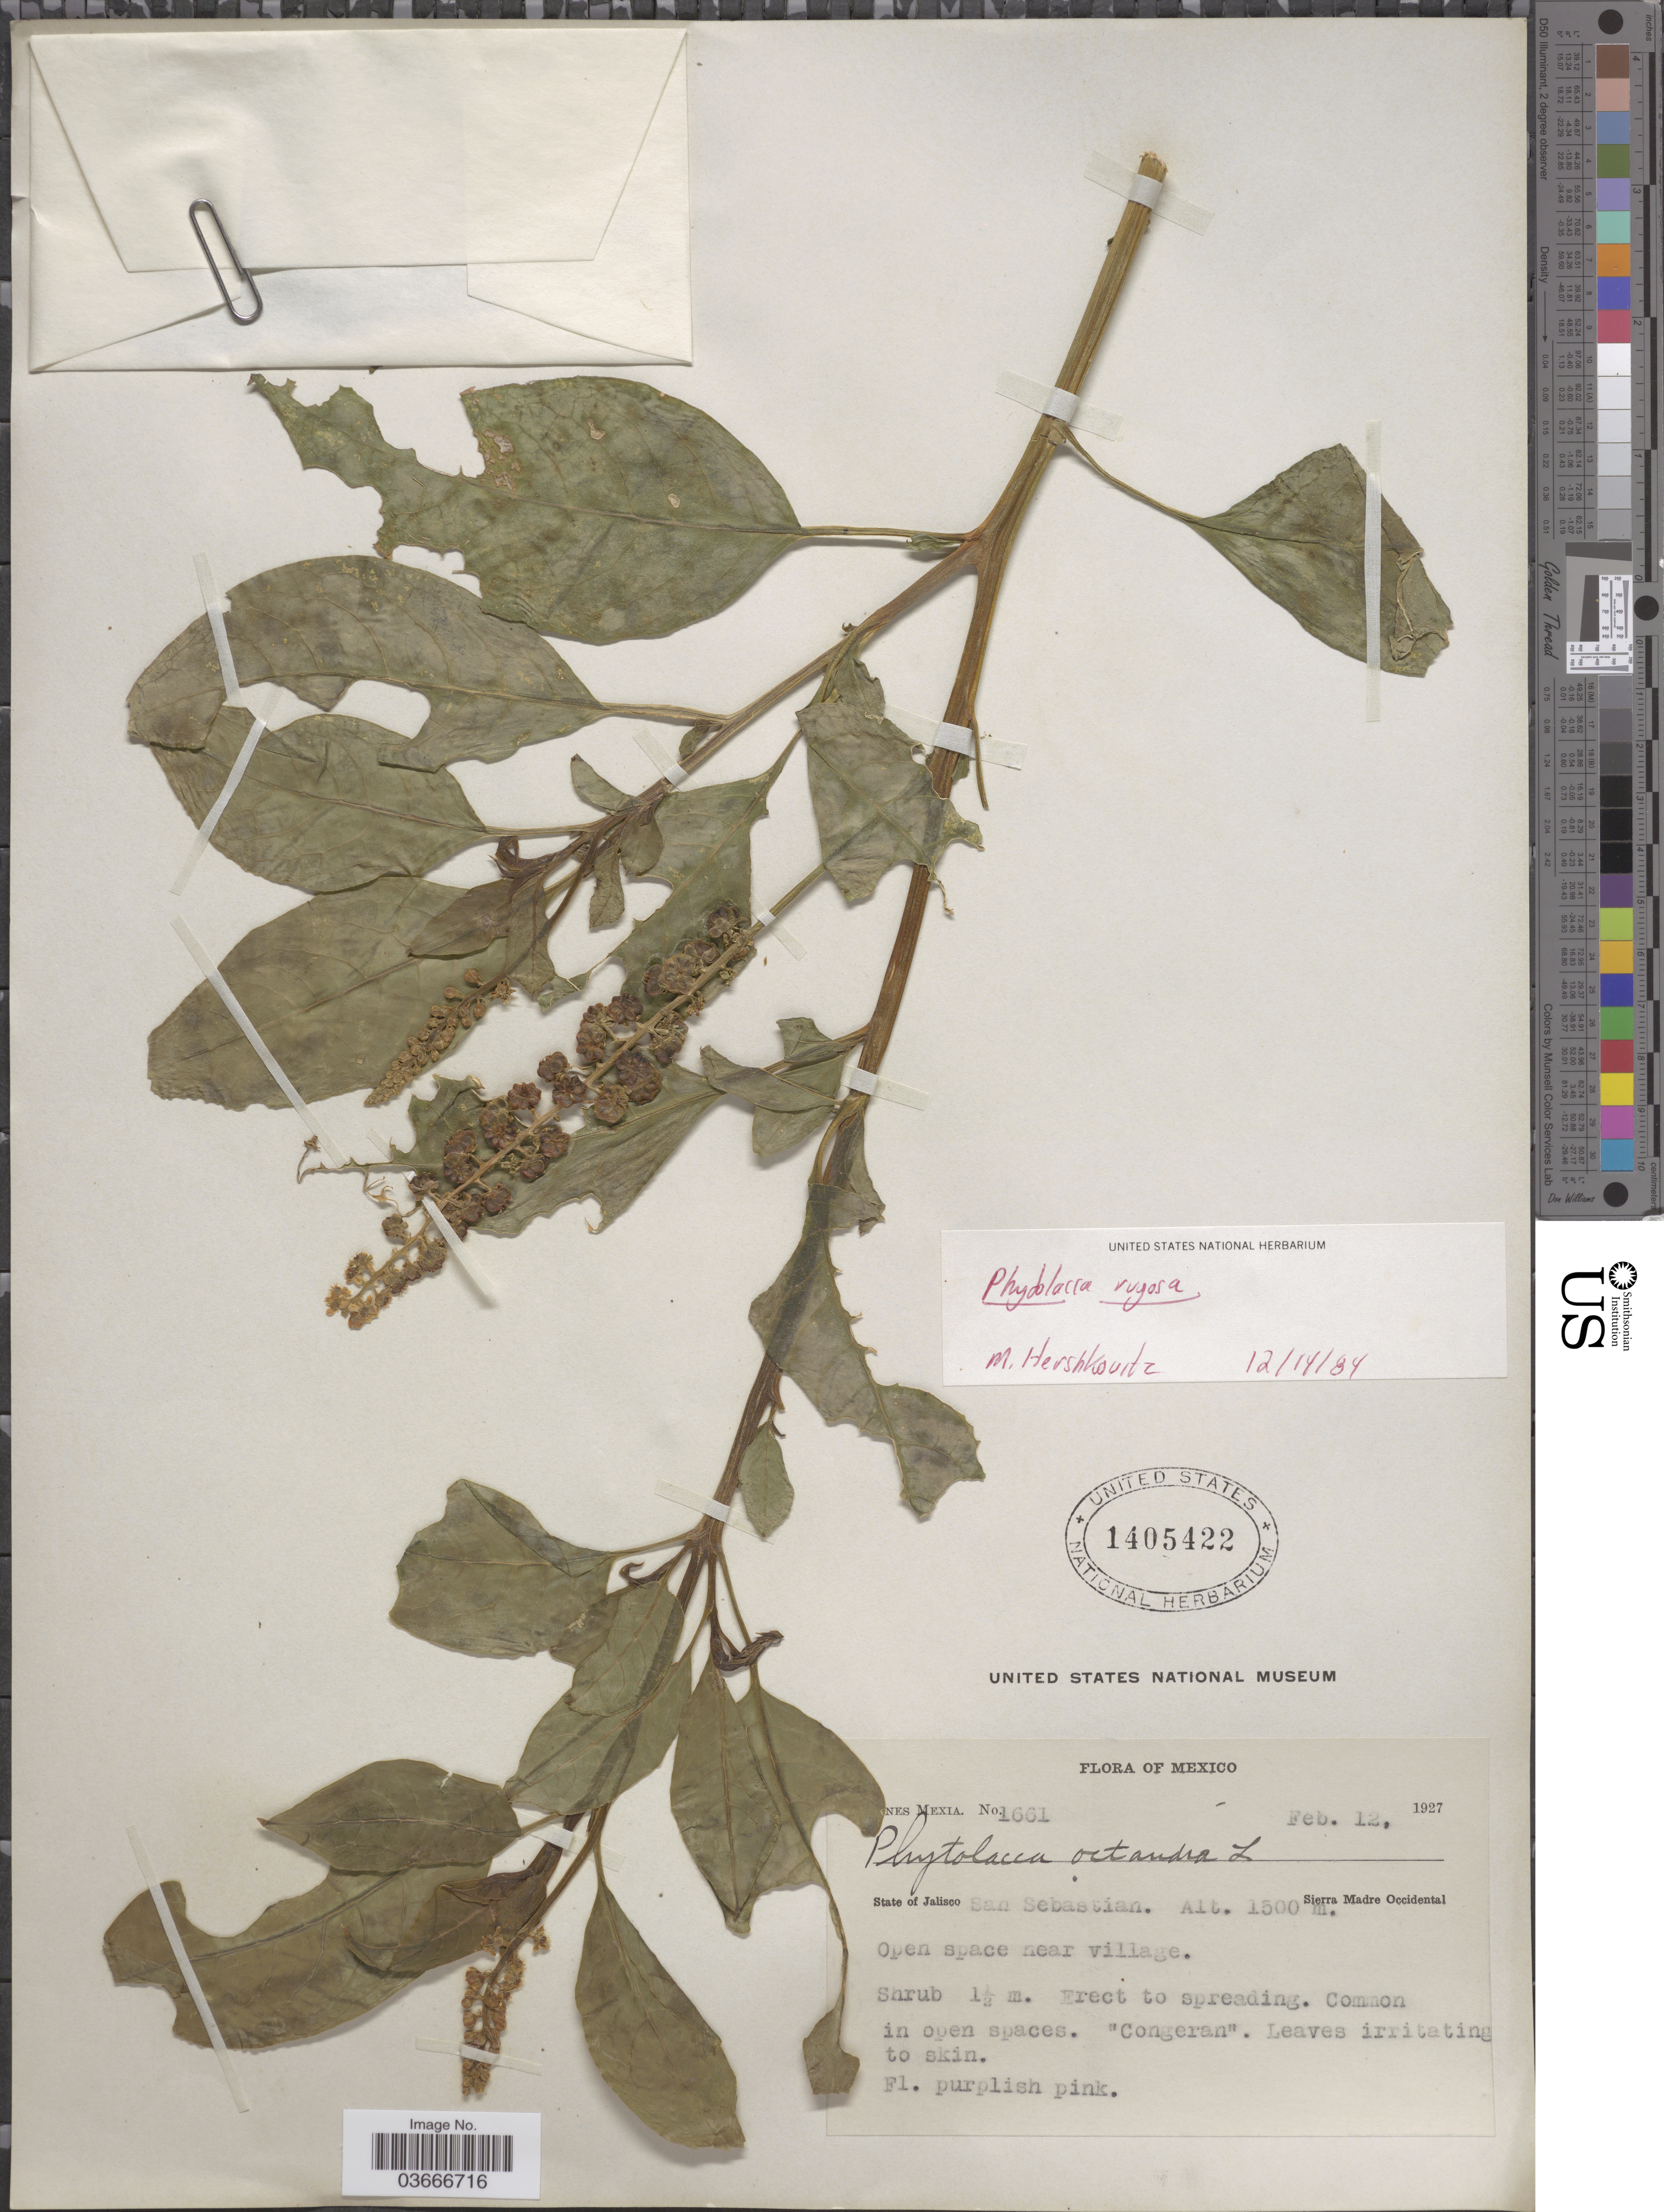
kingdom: Plantae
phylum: Tracheophyta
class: Magnoliopsida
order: Caryophyllales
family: Phytolaccaceae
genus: Phytolacca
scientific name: Phytolacca rugosa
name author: A. Braun & C.D. Bouché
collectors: Y. Mexia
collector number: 1661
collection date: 1927-02-12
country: Mexico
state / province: Jalisco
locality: San Sebastian. Sierra Madre Occidental. Open space near village.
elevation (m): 1500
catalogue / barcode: US 1405422